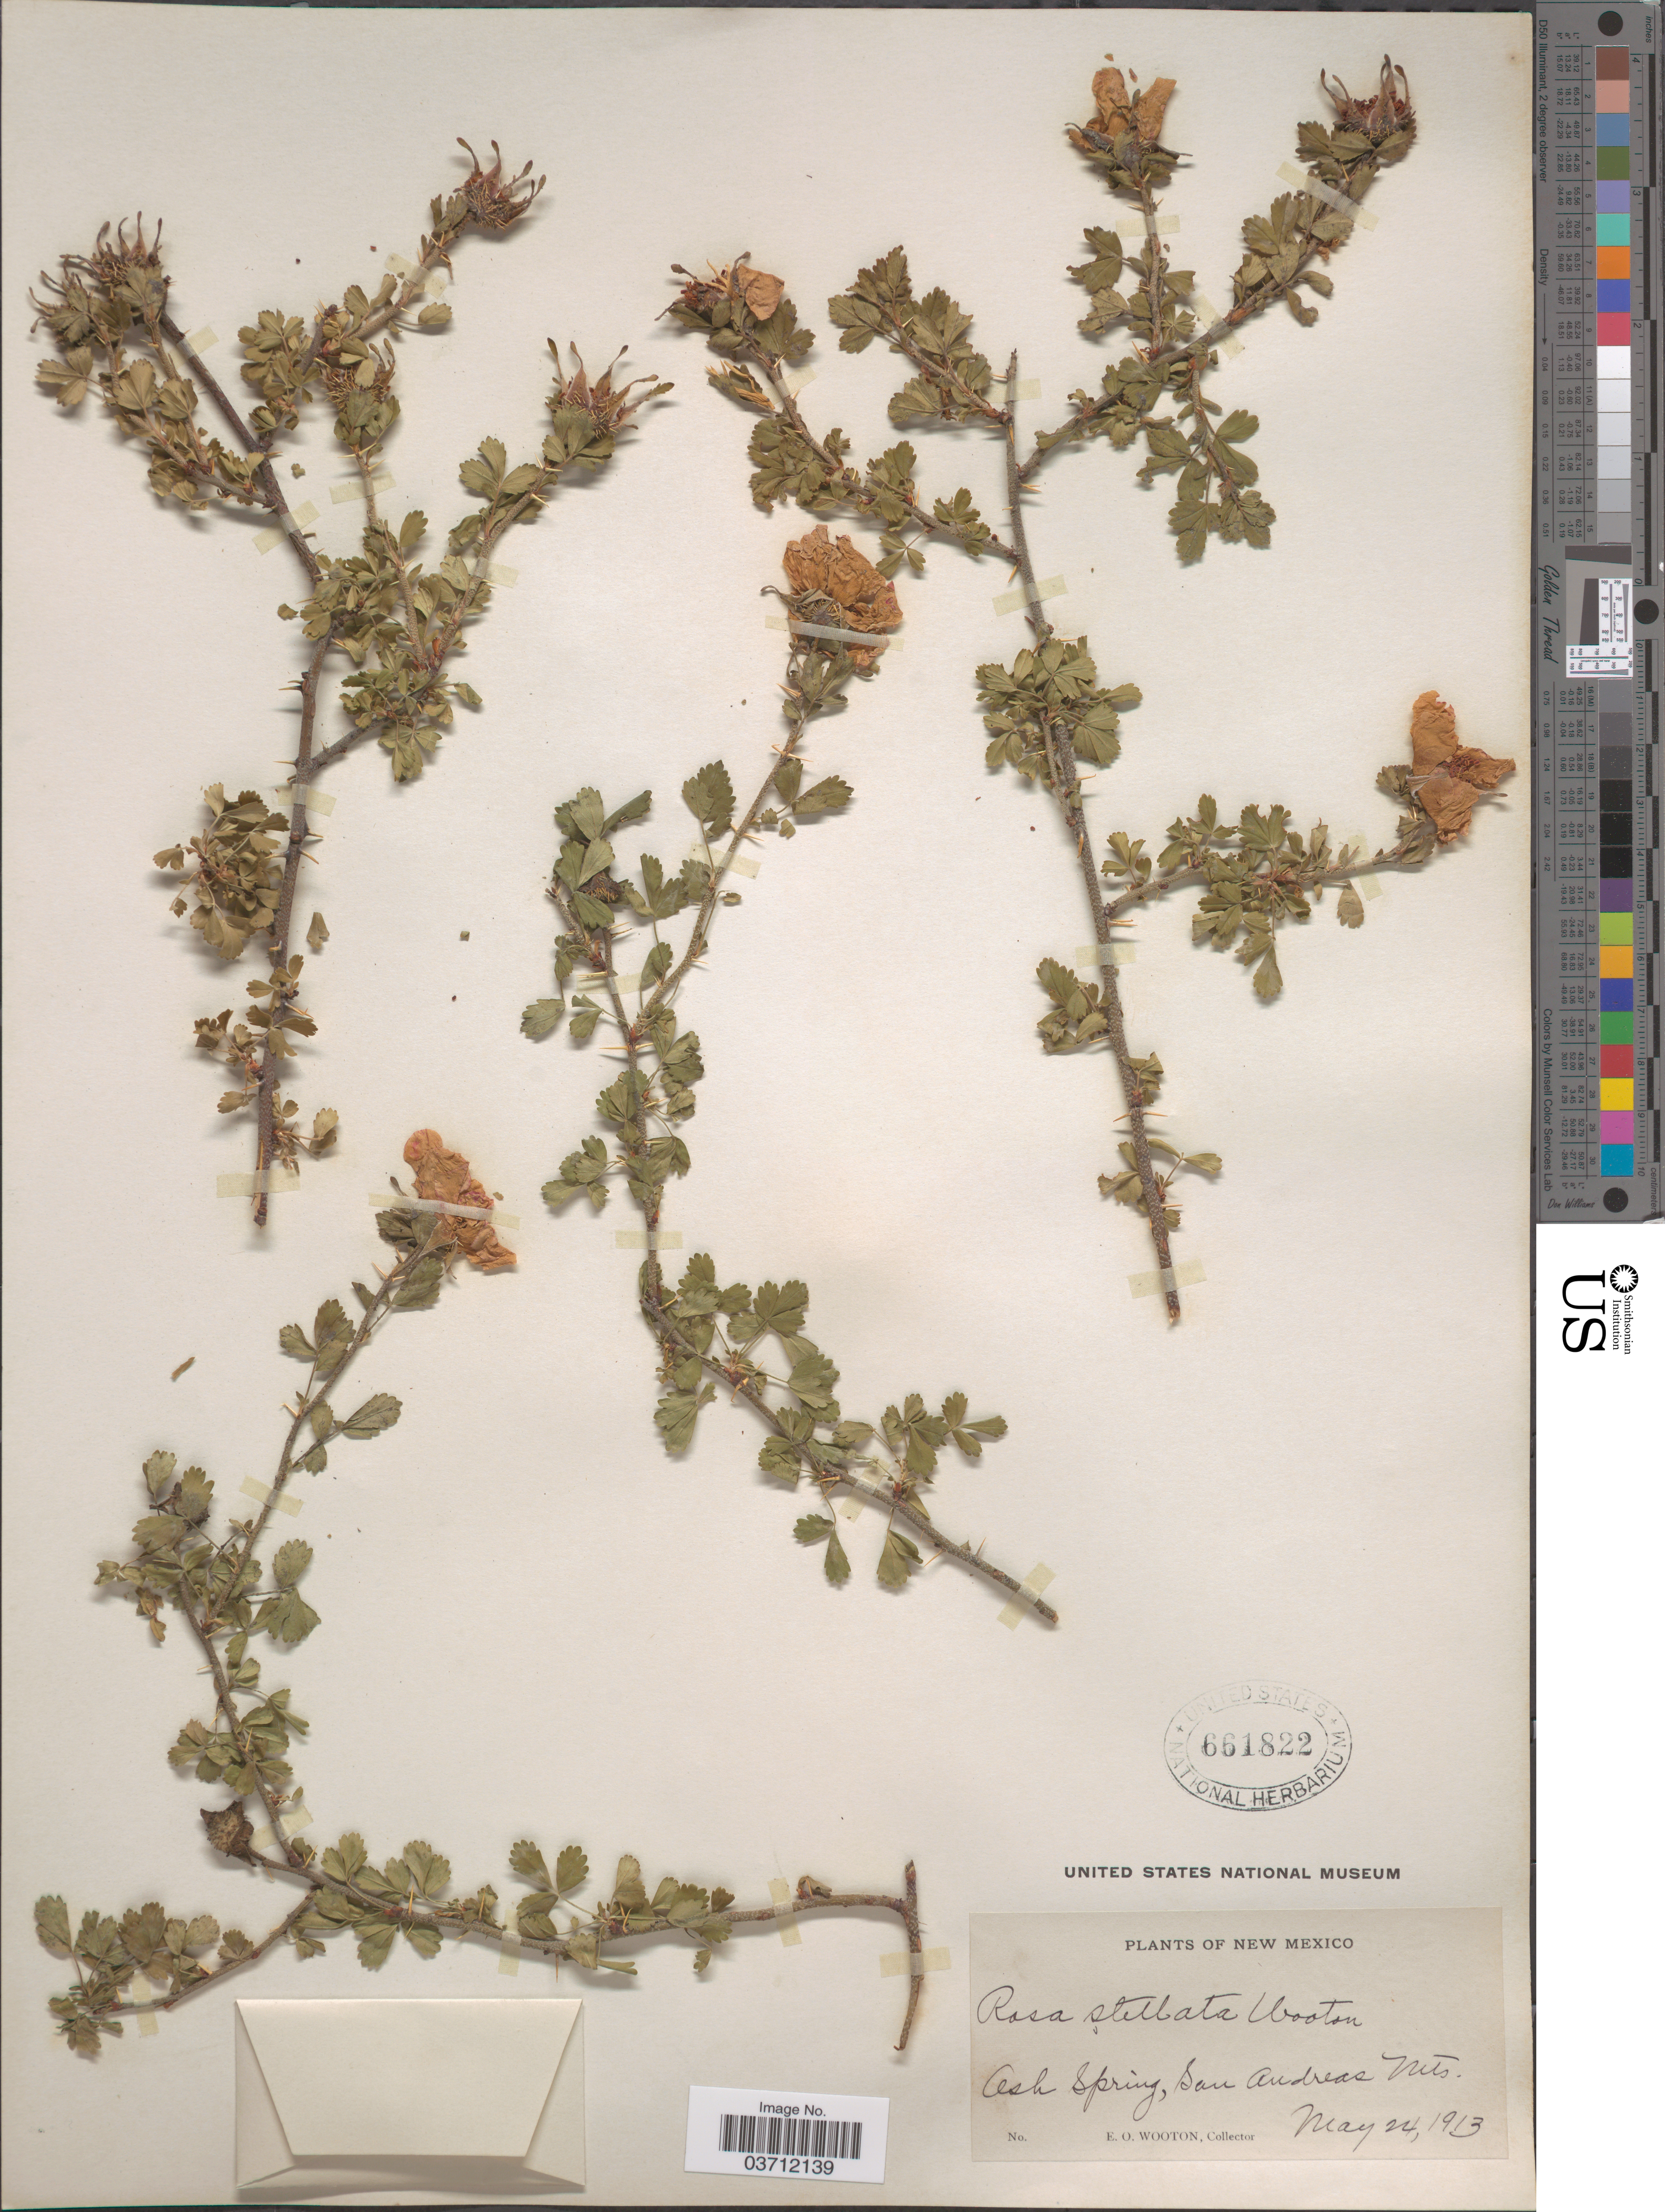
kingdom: Plantae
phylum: Tracheophyta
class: Magnoliopsida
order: Rosales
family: Rosaceae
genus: Rosa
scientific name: Rosa stellata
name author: Wooton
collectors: E. O. Wooton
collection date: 1913-05-24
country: United States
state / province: New Mexico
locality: Ash Spring, San Andreas Mts.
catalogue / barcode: US 661822